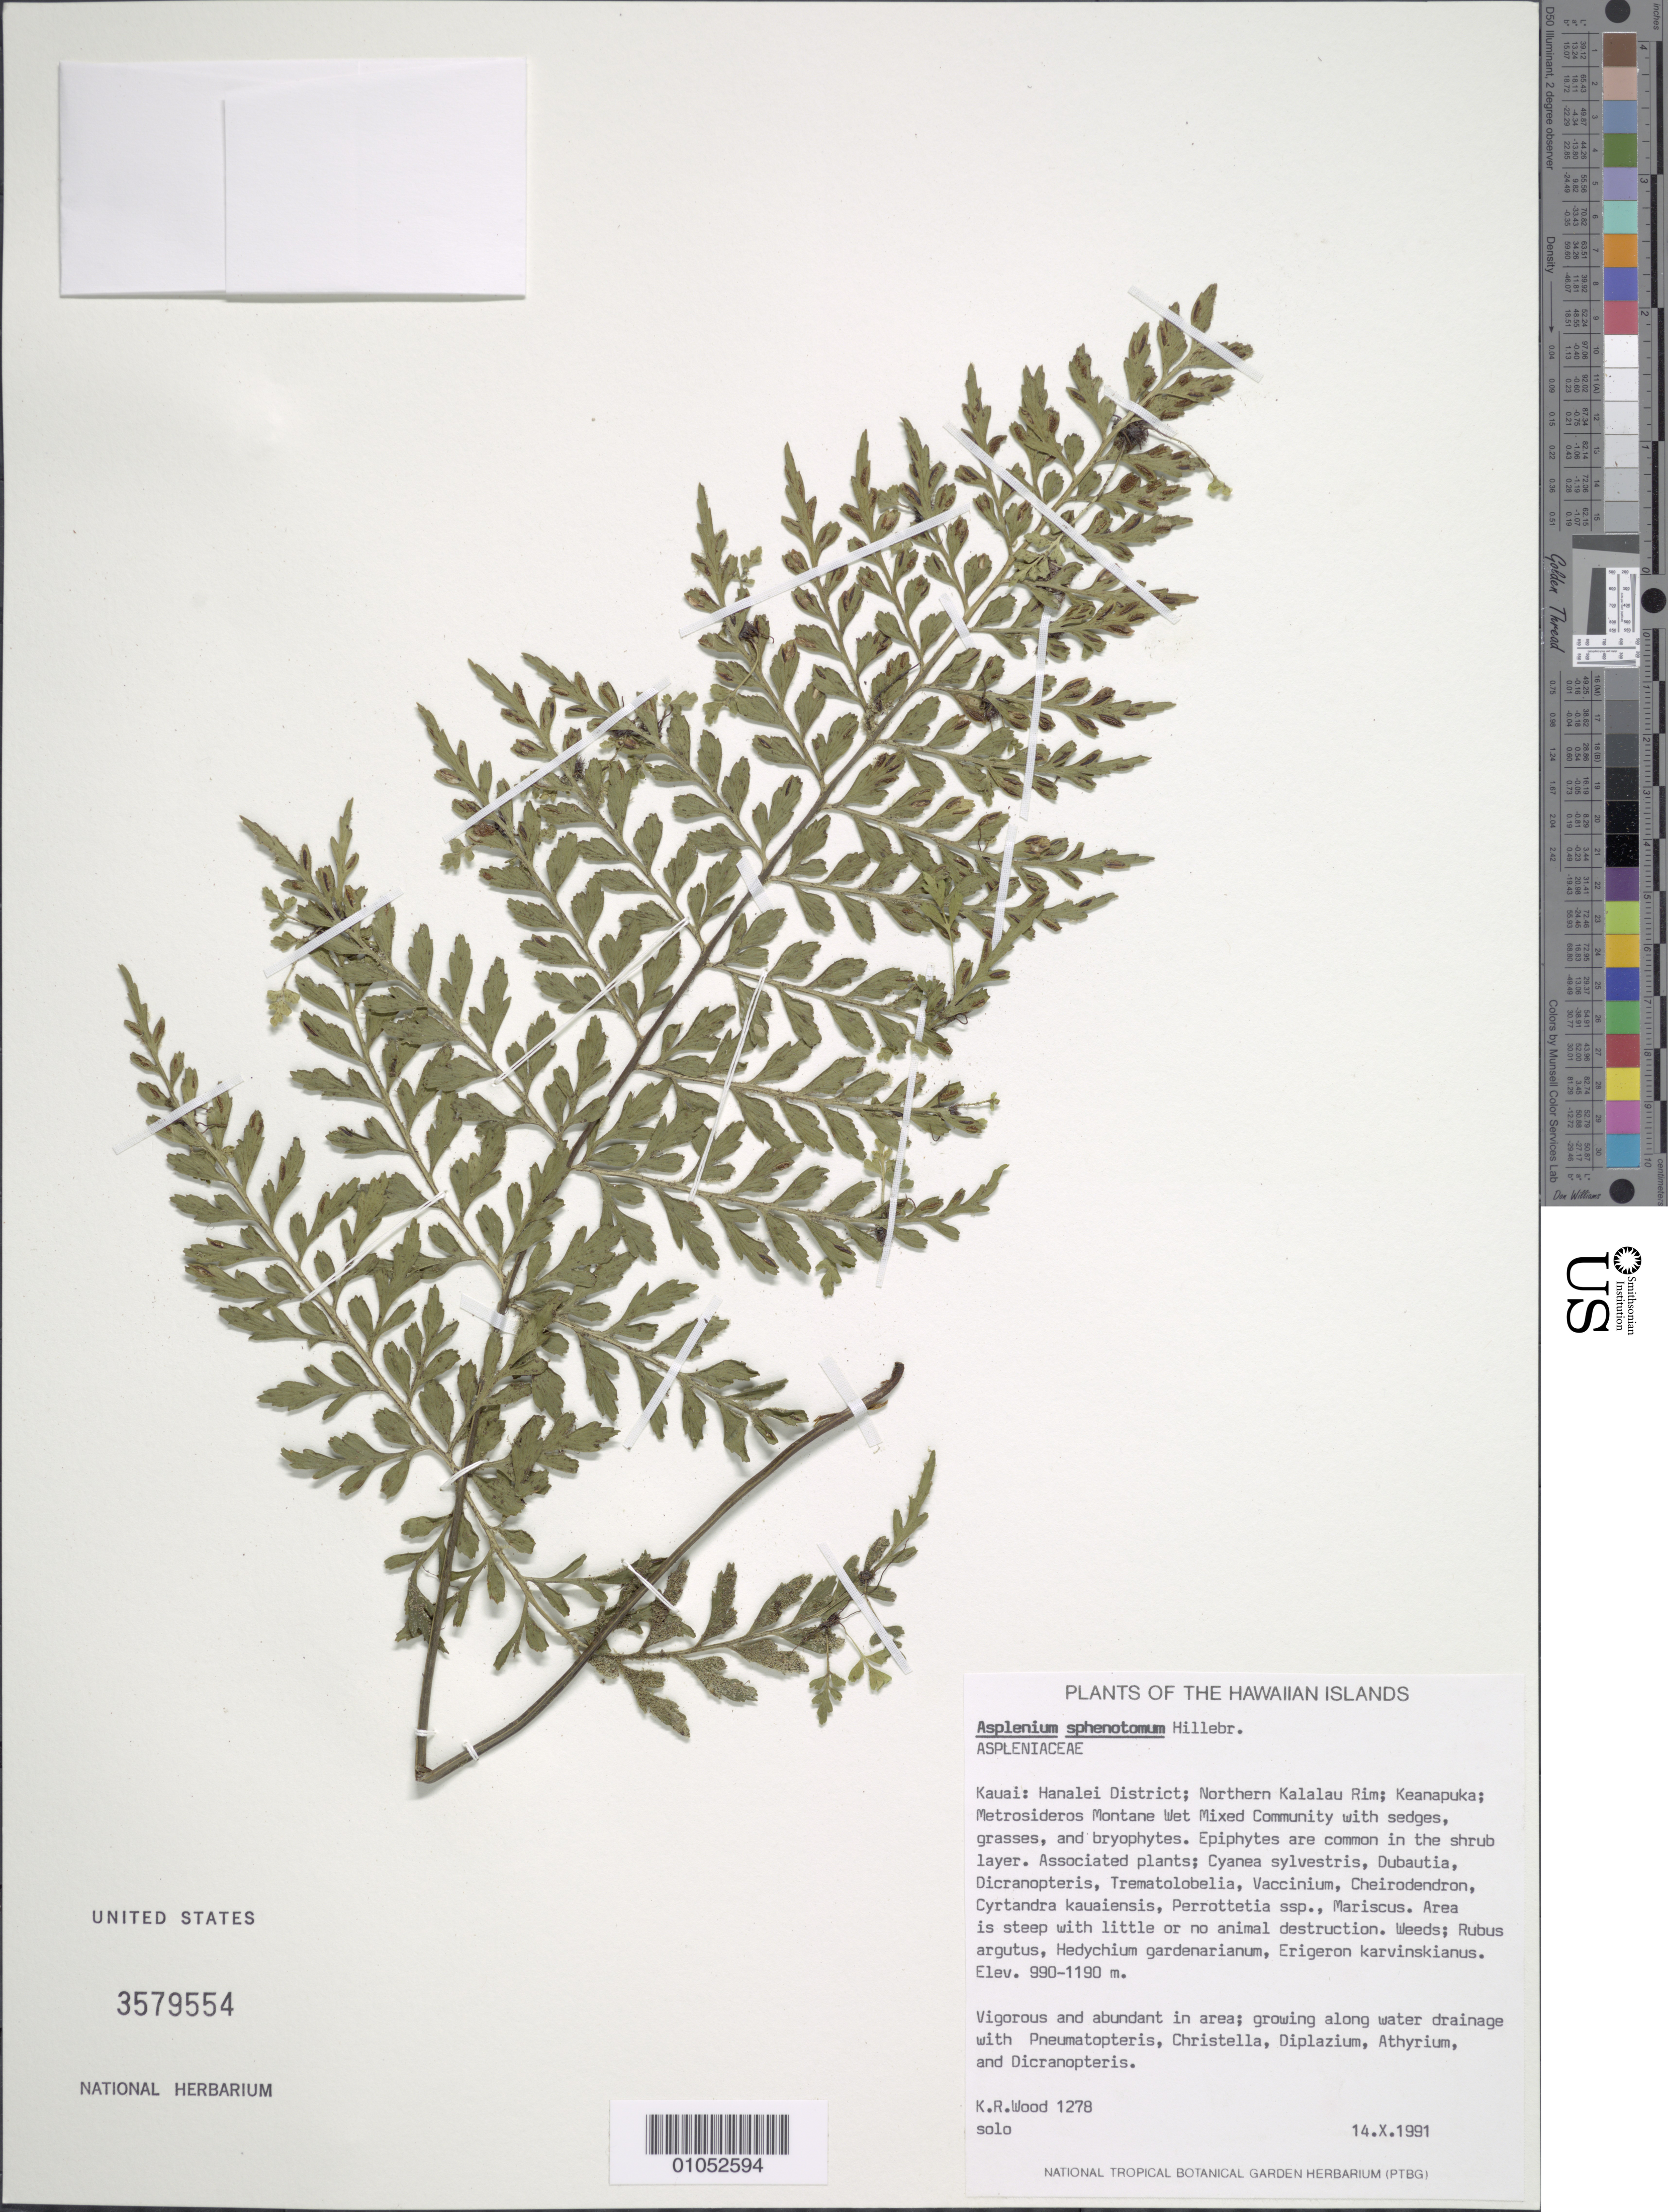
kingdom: Plantae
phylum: Tracheophyta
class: Polypodiopsida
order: Polypodiales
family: Aspleniaceae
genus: Asplenium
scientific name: Asplenium sphenotomum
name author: Hillebr.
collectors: K. R. Wood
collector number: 1278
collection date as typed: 14 Oct 1991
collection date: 1991-10-14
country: United States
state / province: Hawaii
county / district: Kauai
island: Kaua'i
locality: Hanalei District, Northern Kalalau Rim; Keenapuka.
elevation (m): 990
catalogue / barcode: US 3579554